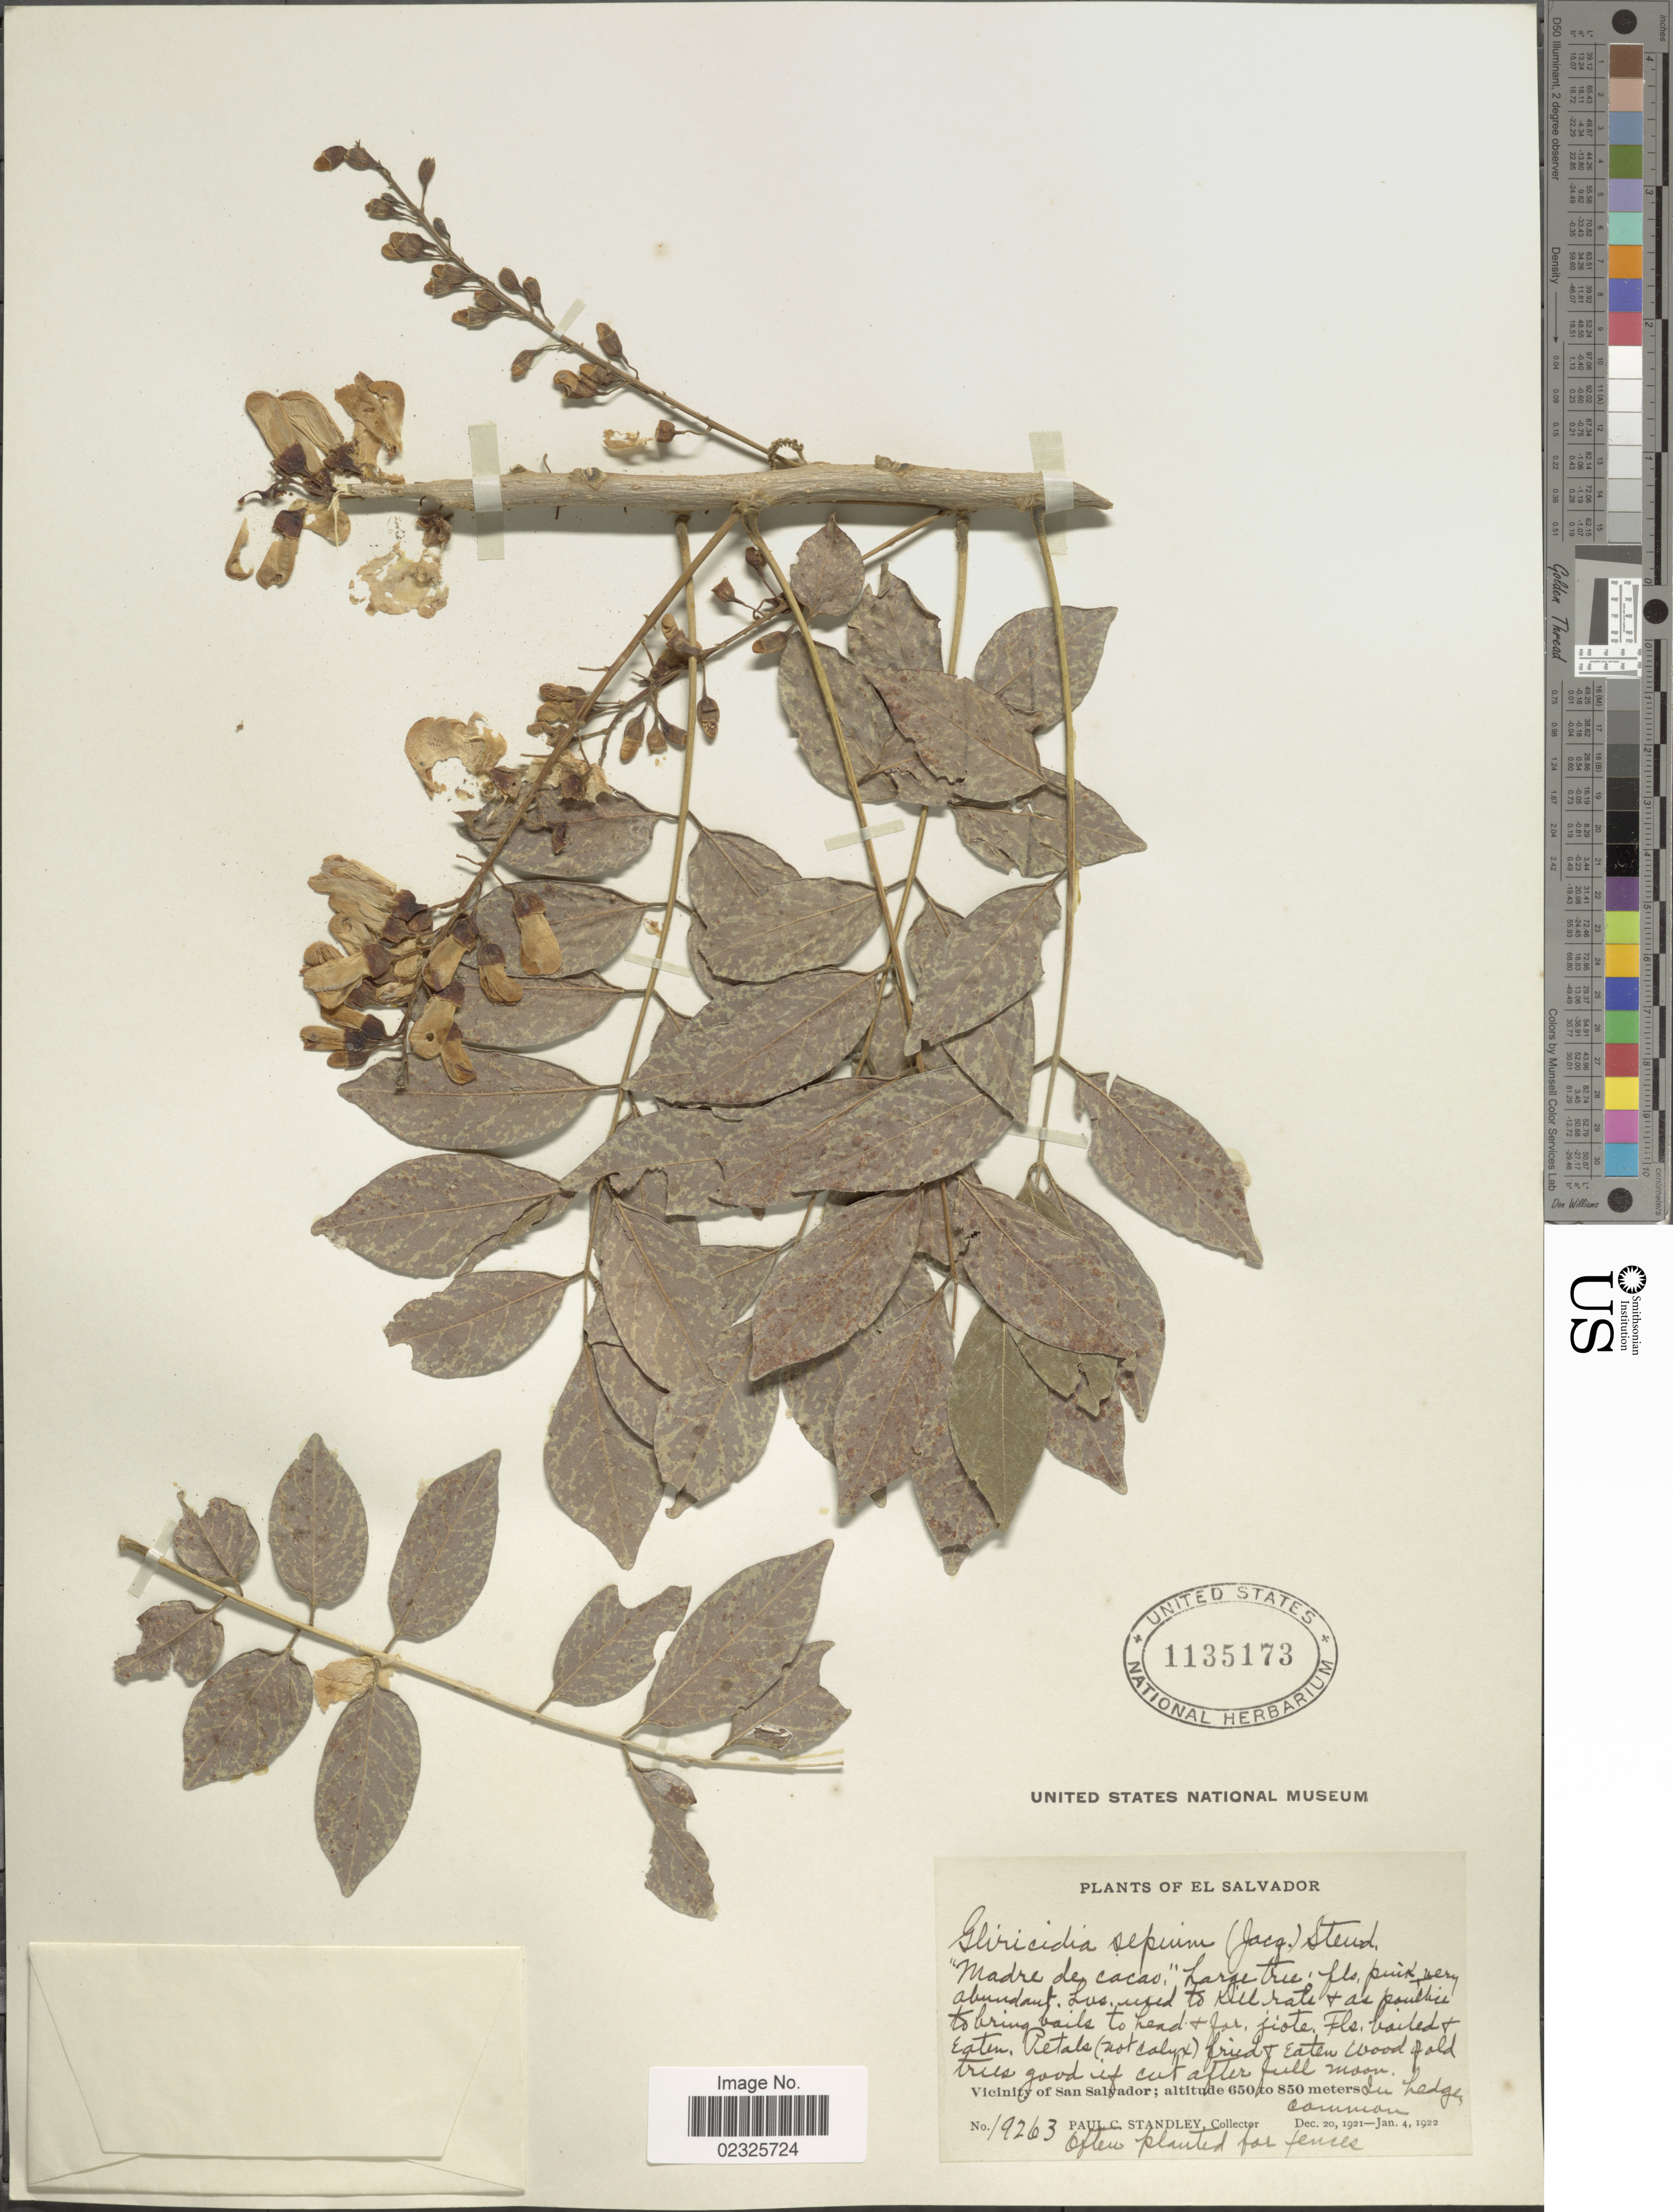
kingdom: Plantae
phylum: Tracheophyta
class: Magnoliopsida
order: Fabales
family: Fabaceae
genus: Gliricidia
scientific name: Gliricidia sepium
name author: (Jacq.) Kunth ex Walp.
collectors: P. C. Standley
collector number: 19263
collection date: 1921-12-20/1922-01-04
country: El Salvador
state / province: San Salvador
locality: Vicinity of San Salvador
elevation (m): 650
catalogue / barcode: US 1135173